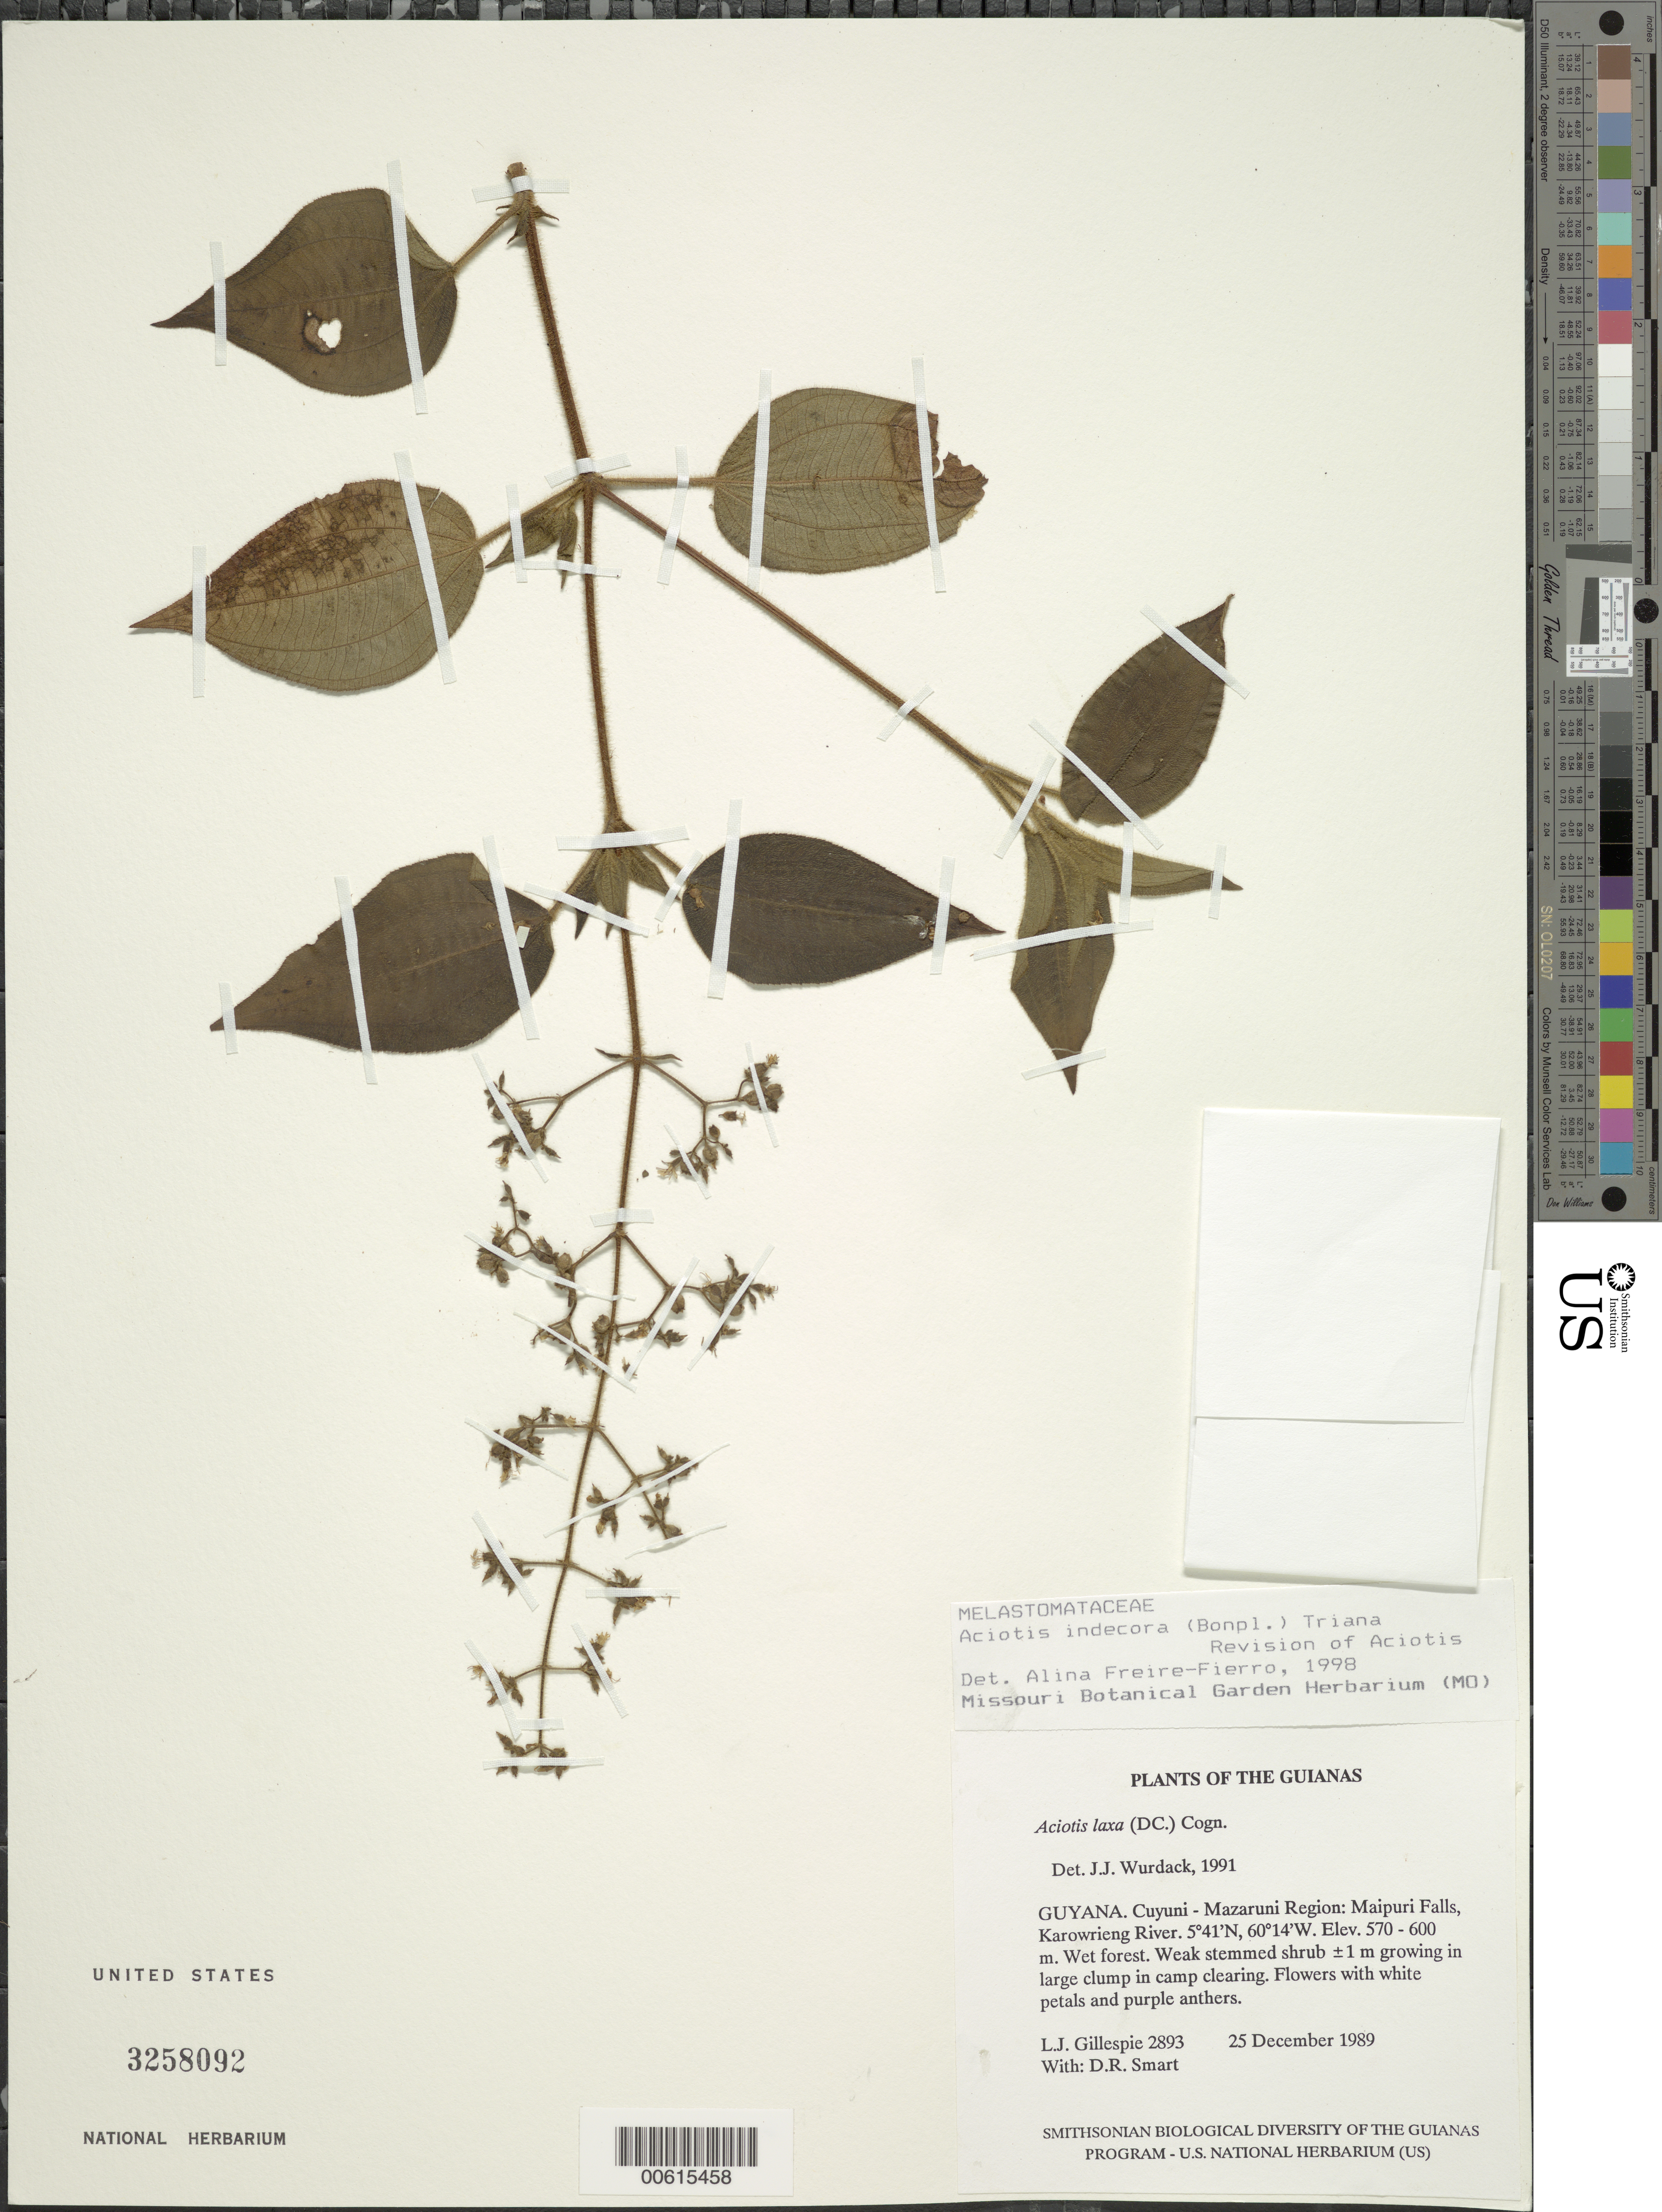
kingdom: Plantae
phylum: Tracheophyta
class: Magnoliopsida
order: Myrtales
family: Melastomataceae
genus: Aciotis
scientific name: Aciotis laxa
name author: (DC.) Cogn.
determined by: Wurdack, John J., (US), US (UNITED STATES)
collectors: L. J. Gillespie & D. R. Smart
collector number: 2893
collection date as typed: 25 December 1989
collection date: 1989-12-25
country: Guyana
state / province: Cuyuni-Mazaruni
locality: Maipuri Falls, Karowrieng River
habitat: Wet forest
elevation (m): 570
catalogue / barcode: US 3258092